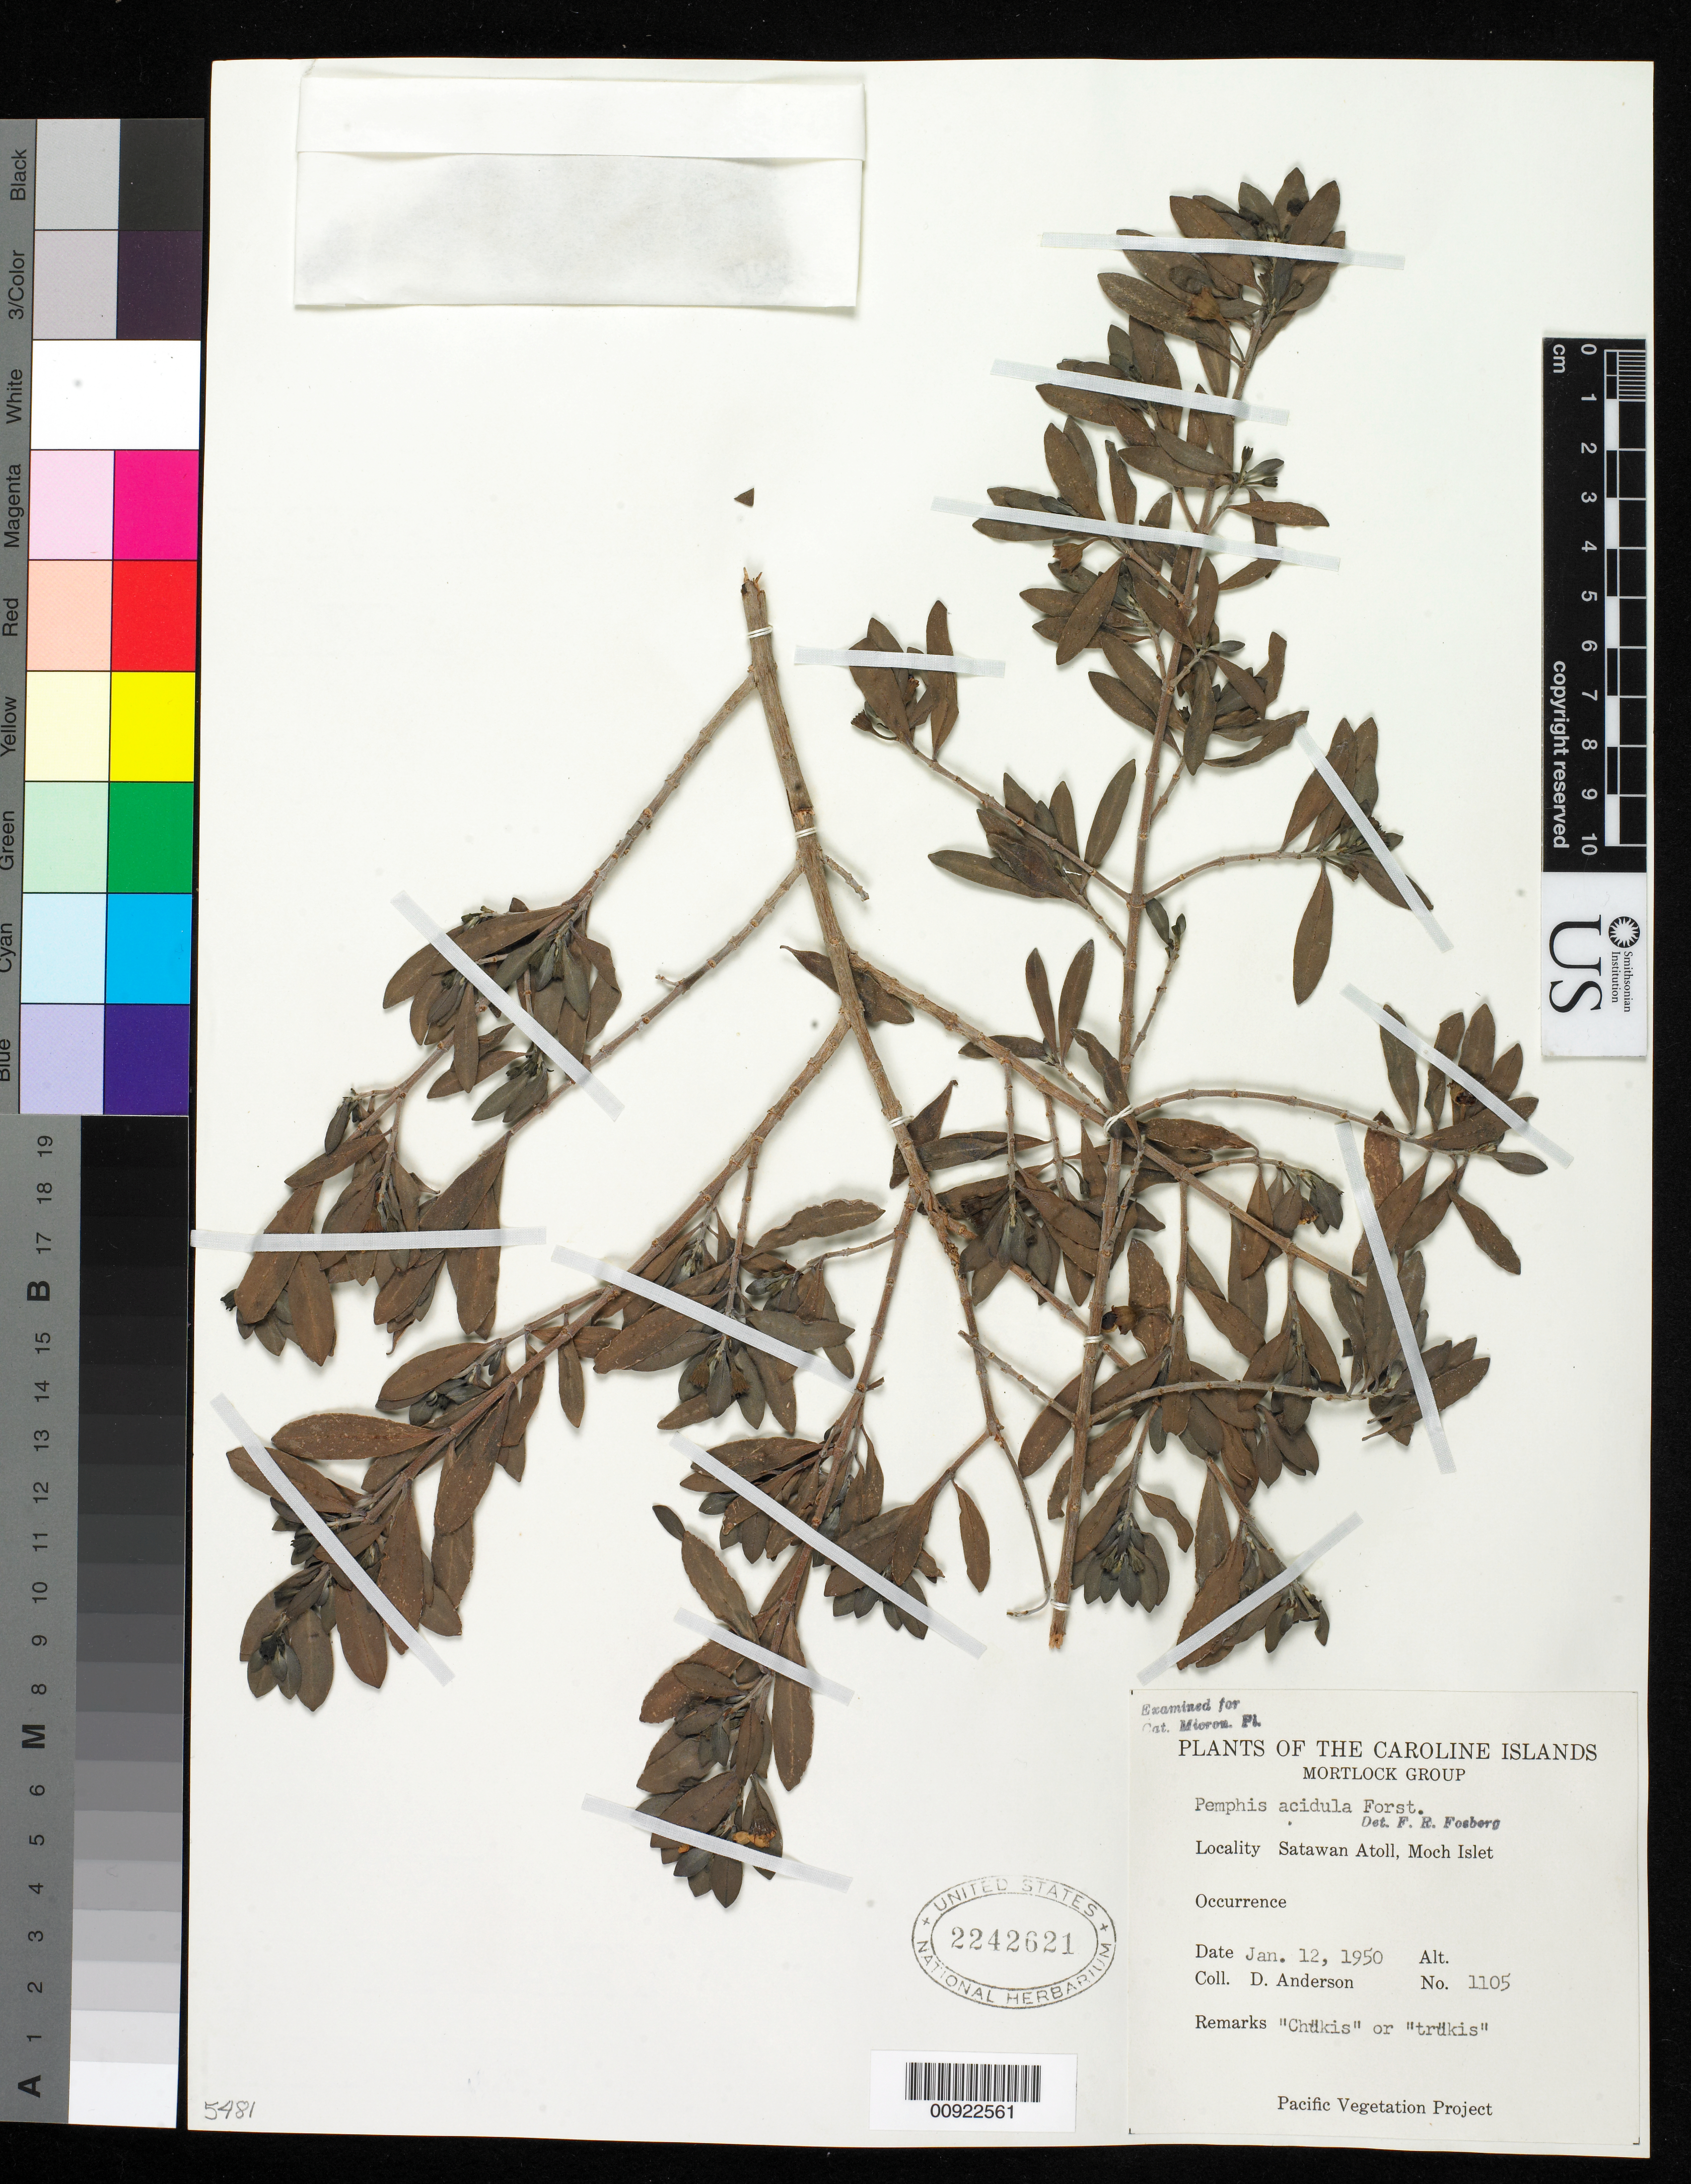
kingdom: Plantae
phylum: Tracheophyta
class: Magnoliopsida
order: Myrtales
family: Lythraceae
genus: Pemphis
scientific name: Pemphis acidula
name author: J.R. Forst. & G. Forst.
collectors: D. Anderson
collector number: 1105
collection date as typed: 12 Jan 1950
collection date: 1950-01-12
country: Micronesia, Federated States of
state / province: Truk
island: Satawan Atoll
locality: Moch Islet.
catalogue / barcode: US 2242621